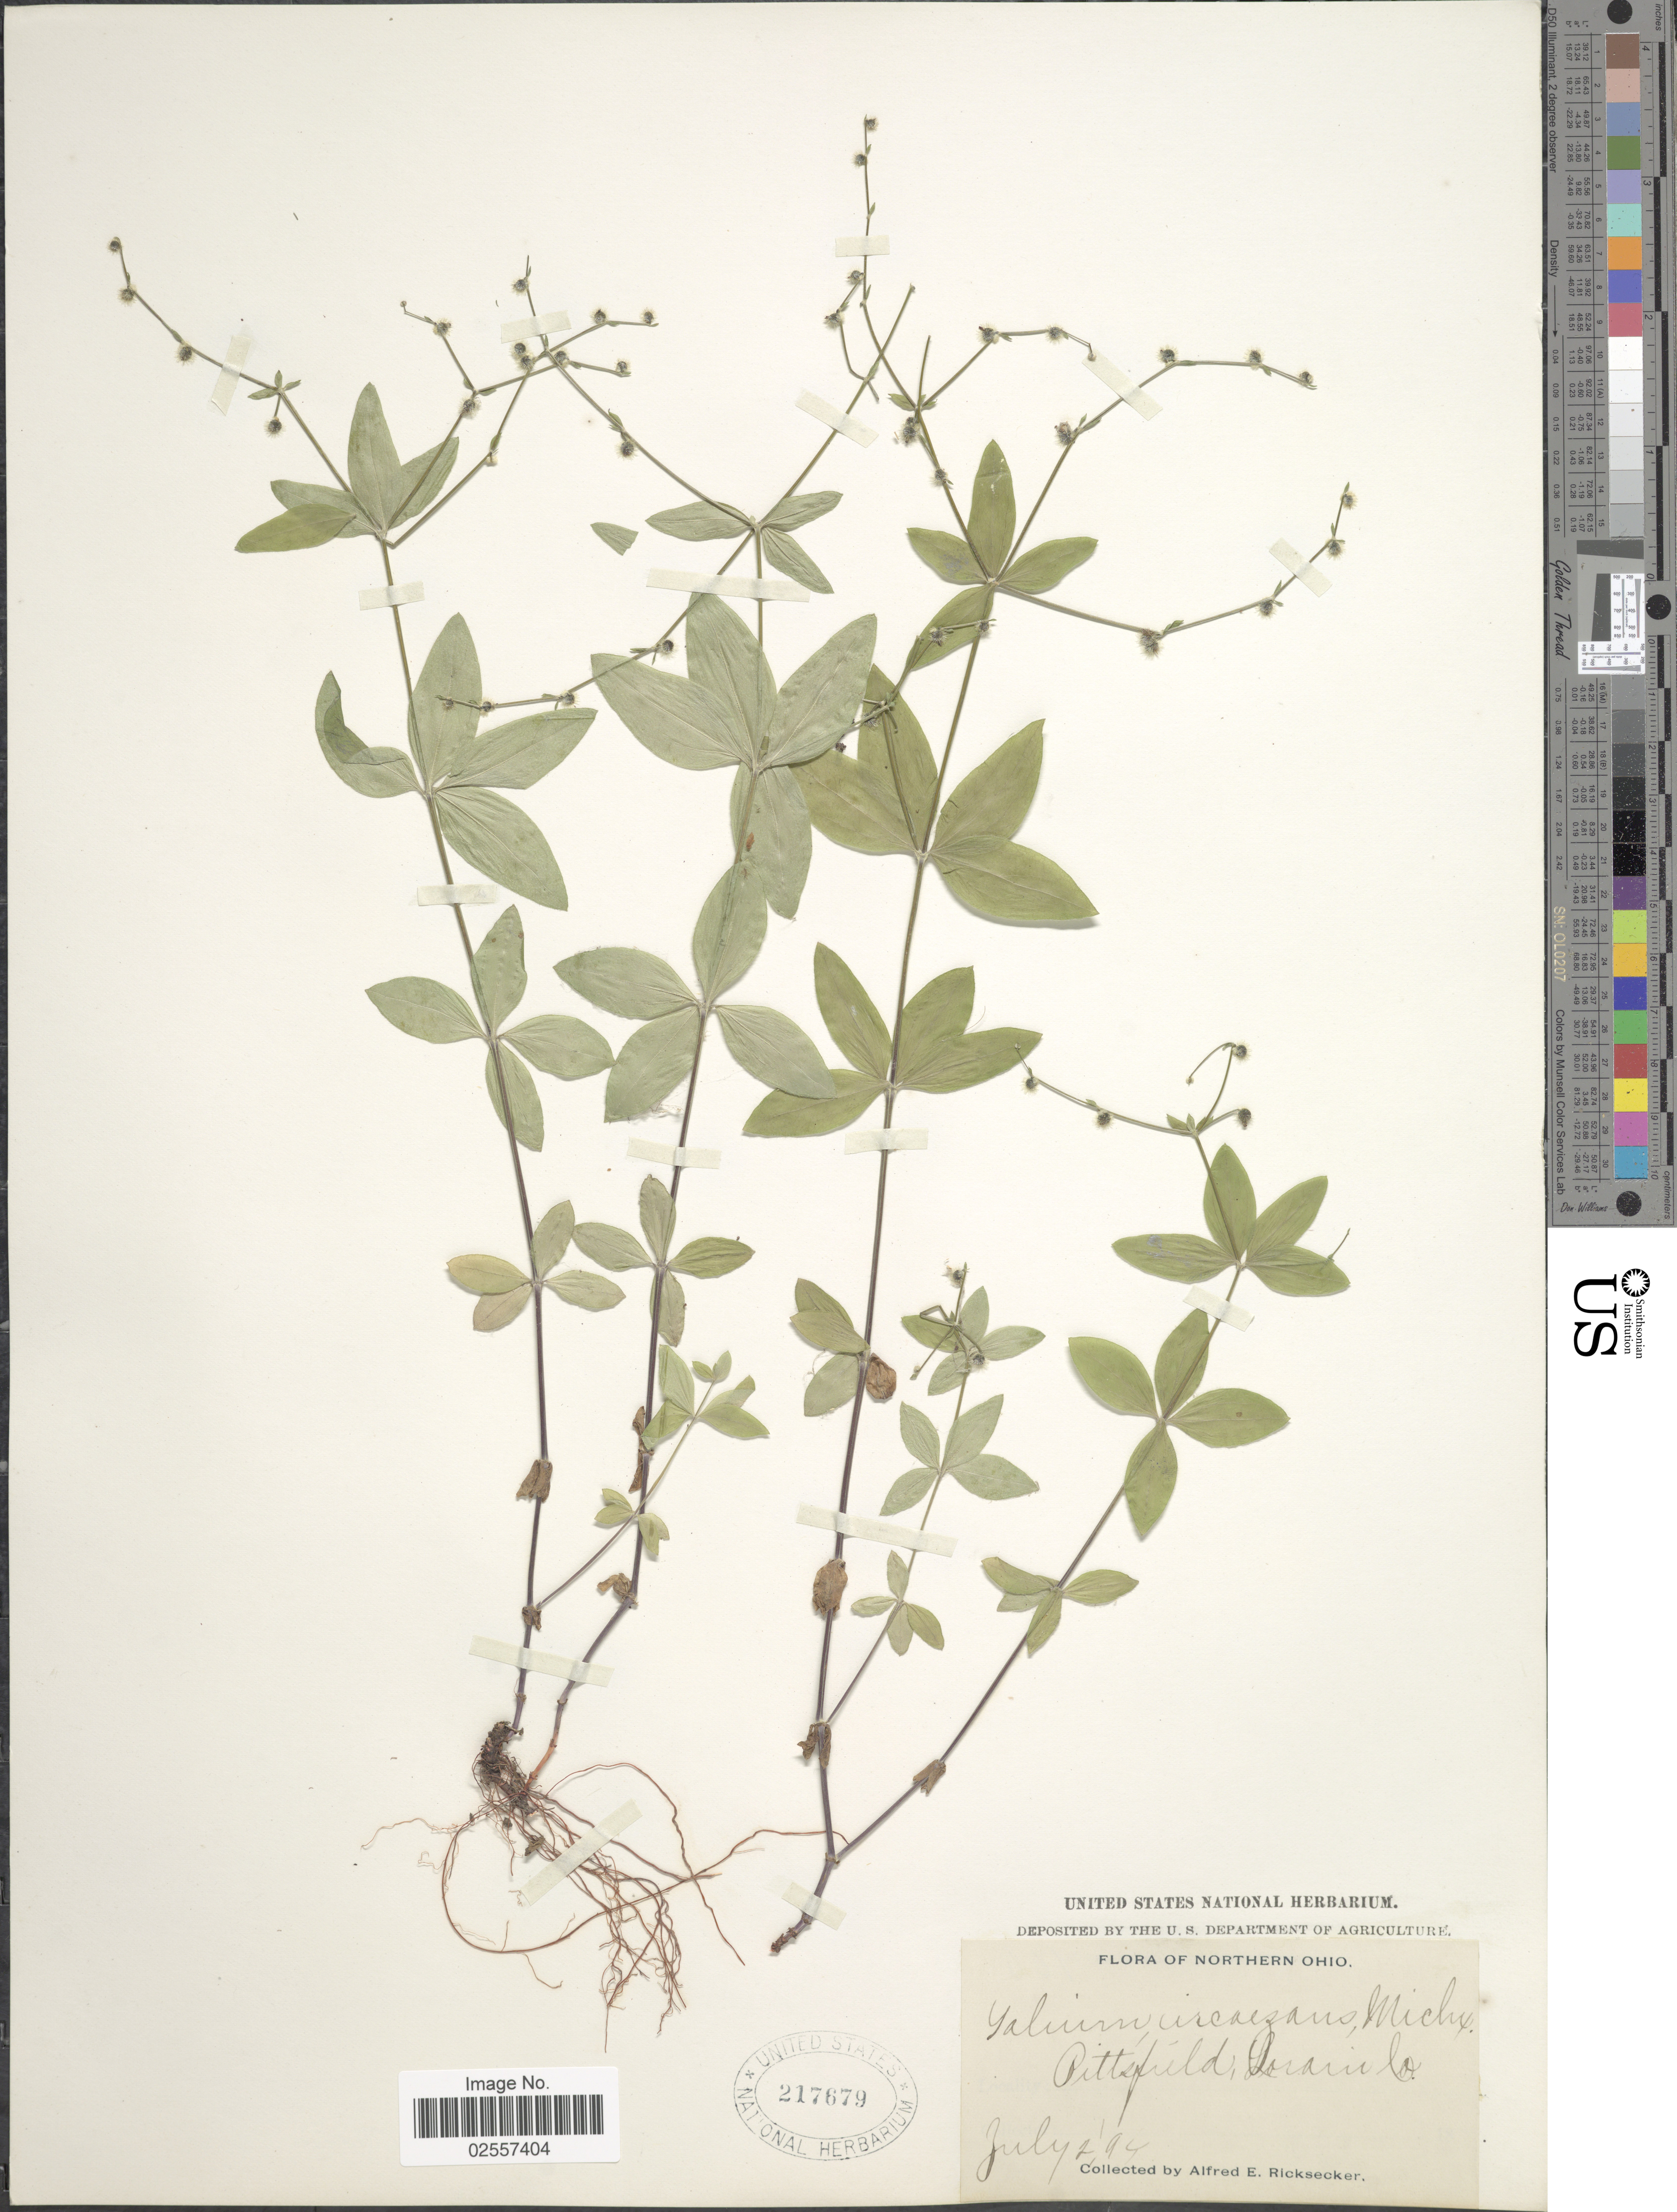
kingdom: Plantae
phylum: Tracheophyta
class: Magnoliopsida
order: Gentianales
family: Rubiaceae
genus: Galium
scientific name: Galium circaezans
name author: Michx.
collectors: A. E. Ricksecker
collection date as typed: Transcribed d/m/y: 2/7/94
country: United States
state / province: Ohio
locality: Northern Ohio. Pittsfield, Lorain Co.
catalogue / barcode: US 217679